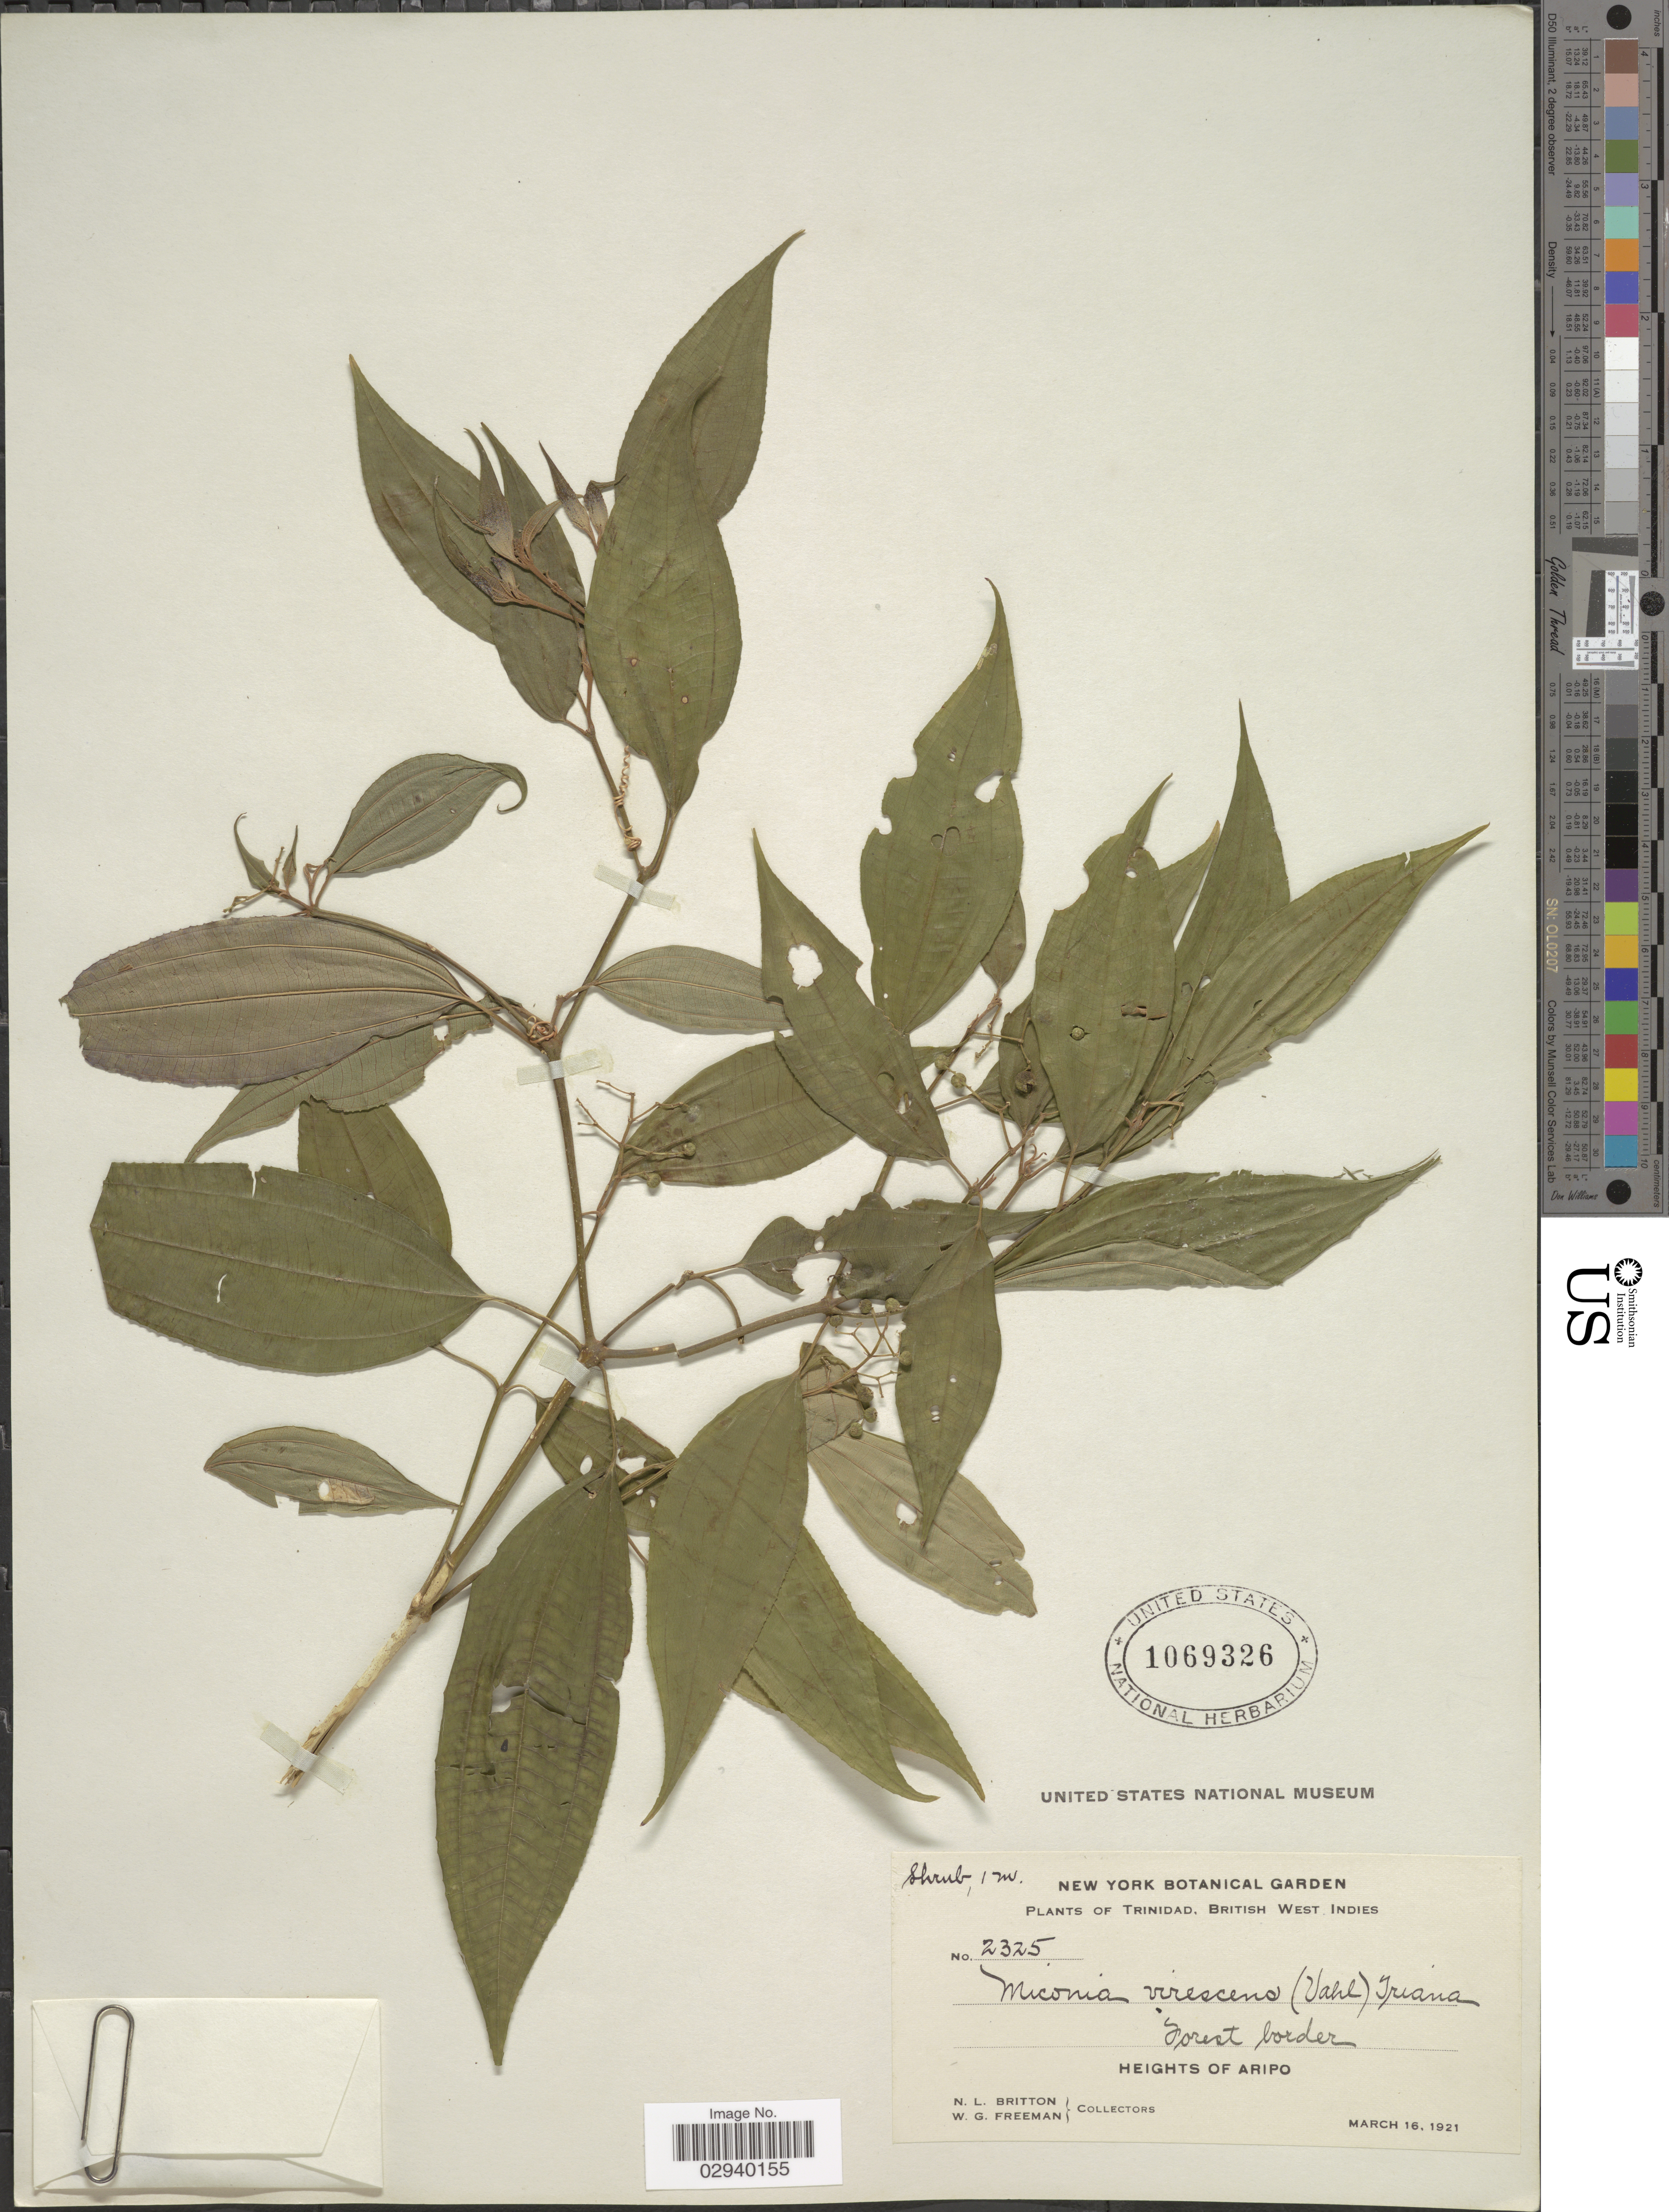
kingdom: Plantae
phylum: Tracheophyta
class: Magnoliopsida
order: Myrtales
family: Melastomataceae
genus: Miconia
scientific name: Miconia laevigata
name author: (L.) D. Don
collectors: N. Britton & W. Freeman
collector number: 2325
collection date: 1921-03-16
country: Trinidad and Tobago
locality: Trinidad, British West Indies. Heights of Aripo.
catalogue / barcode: US 1069326